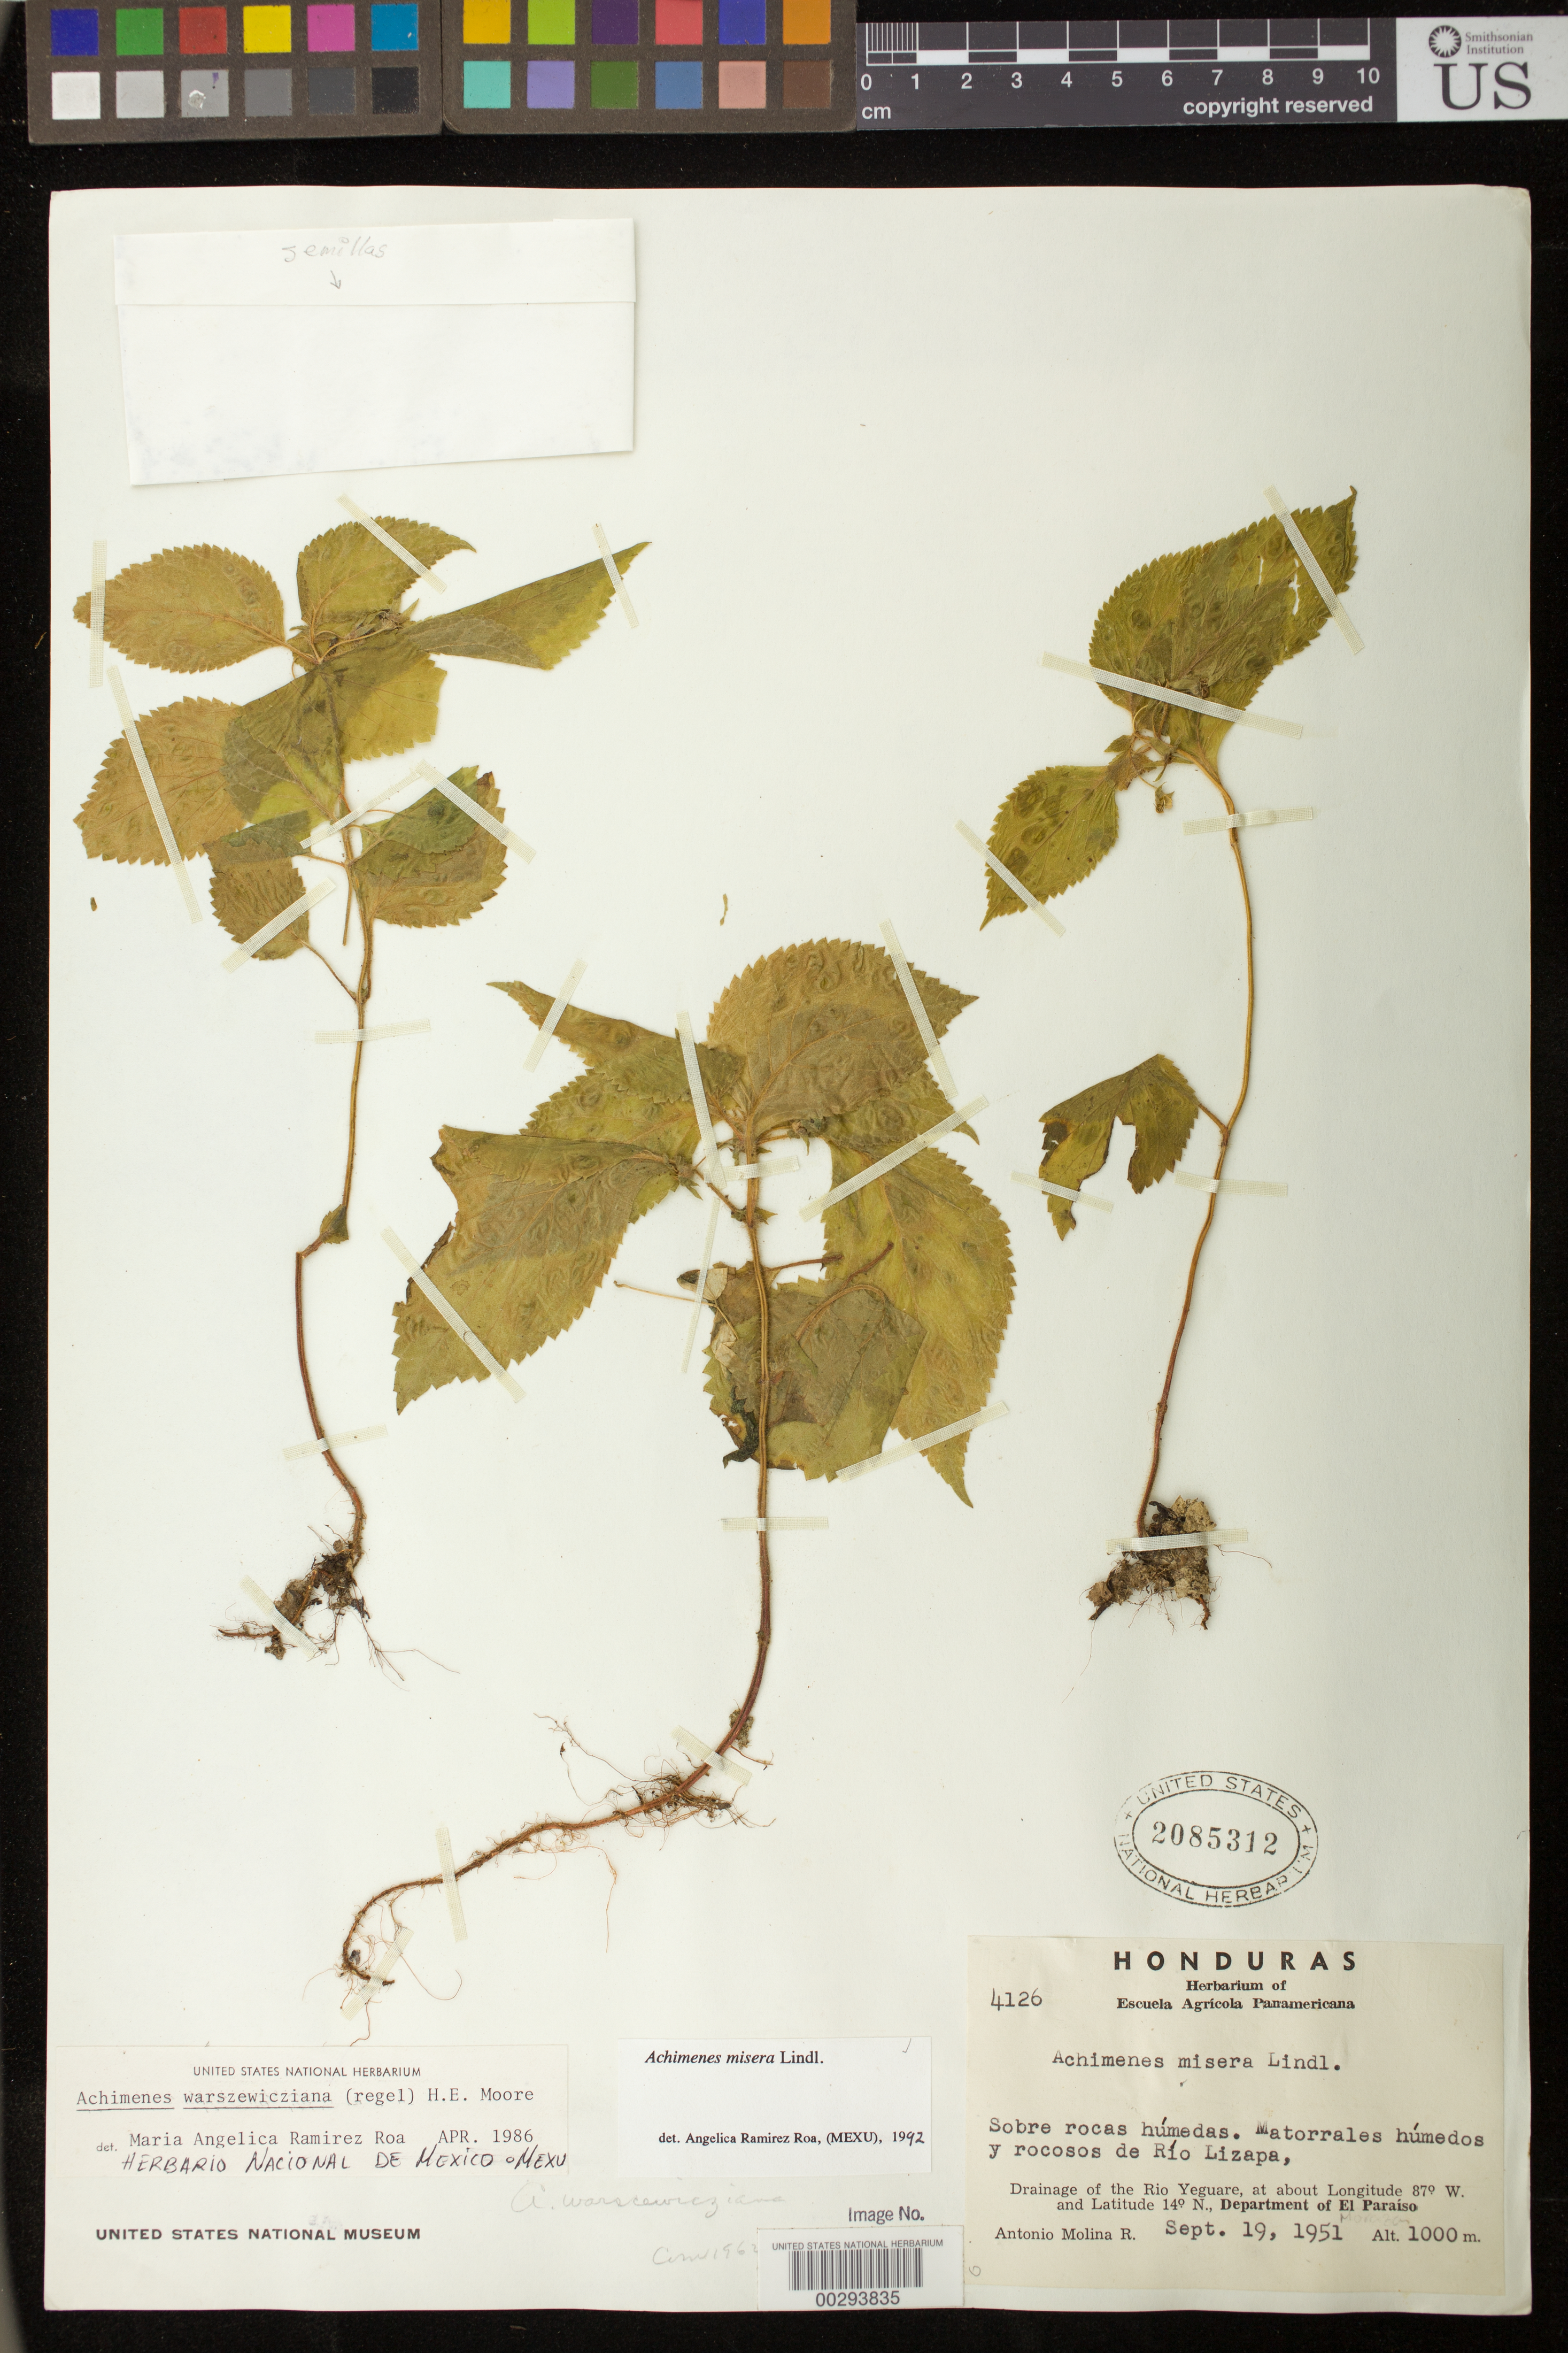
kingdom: Plantae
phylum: Tracheophyta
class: Magnoliopsida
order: Lamiales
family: Gesneriaceae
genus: Achimenes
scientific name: Achimenes misera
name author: Lindl.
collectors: A. Molina R.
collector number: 4126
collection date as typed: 19 Sep 1951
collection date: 1951-09-19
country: Honduras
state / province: El Paraíso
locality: Drainage of the Rio Yeguare, Río Lizapa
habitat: Matorrales humedos y rocosos, sobre rocas humedas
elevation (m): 1000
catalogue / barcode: US 2085312